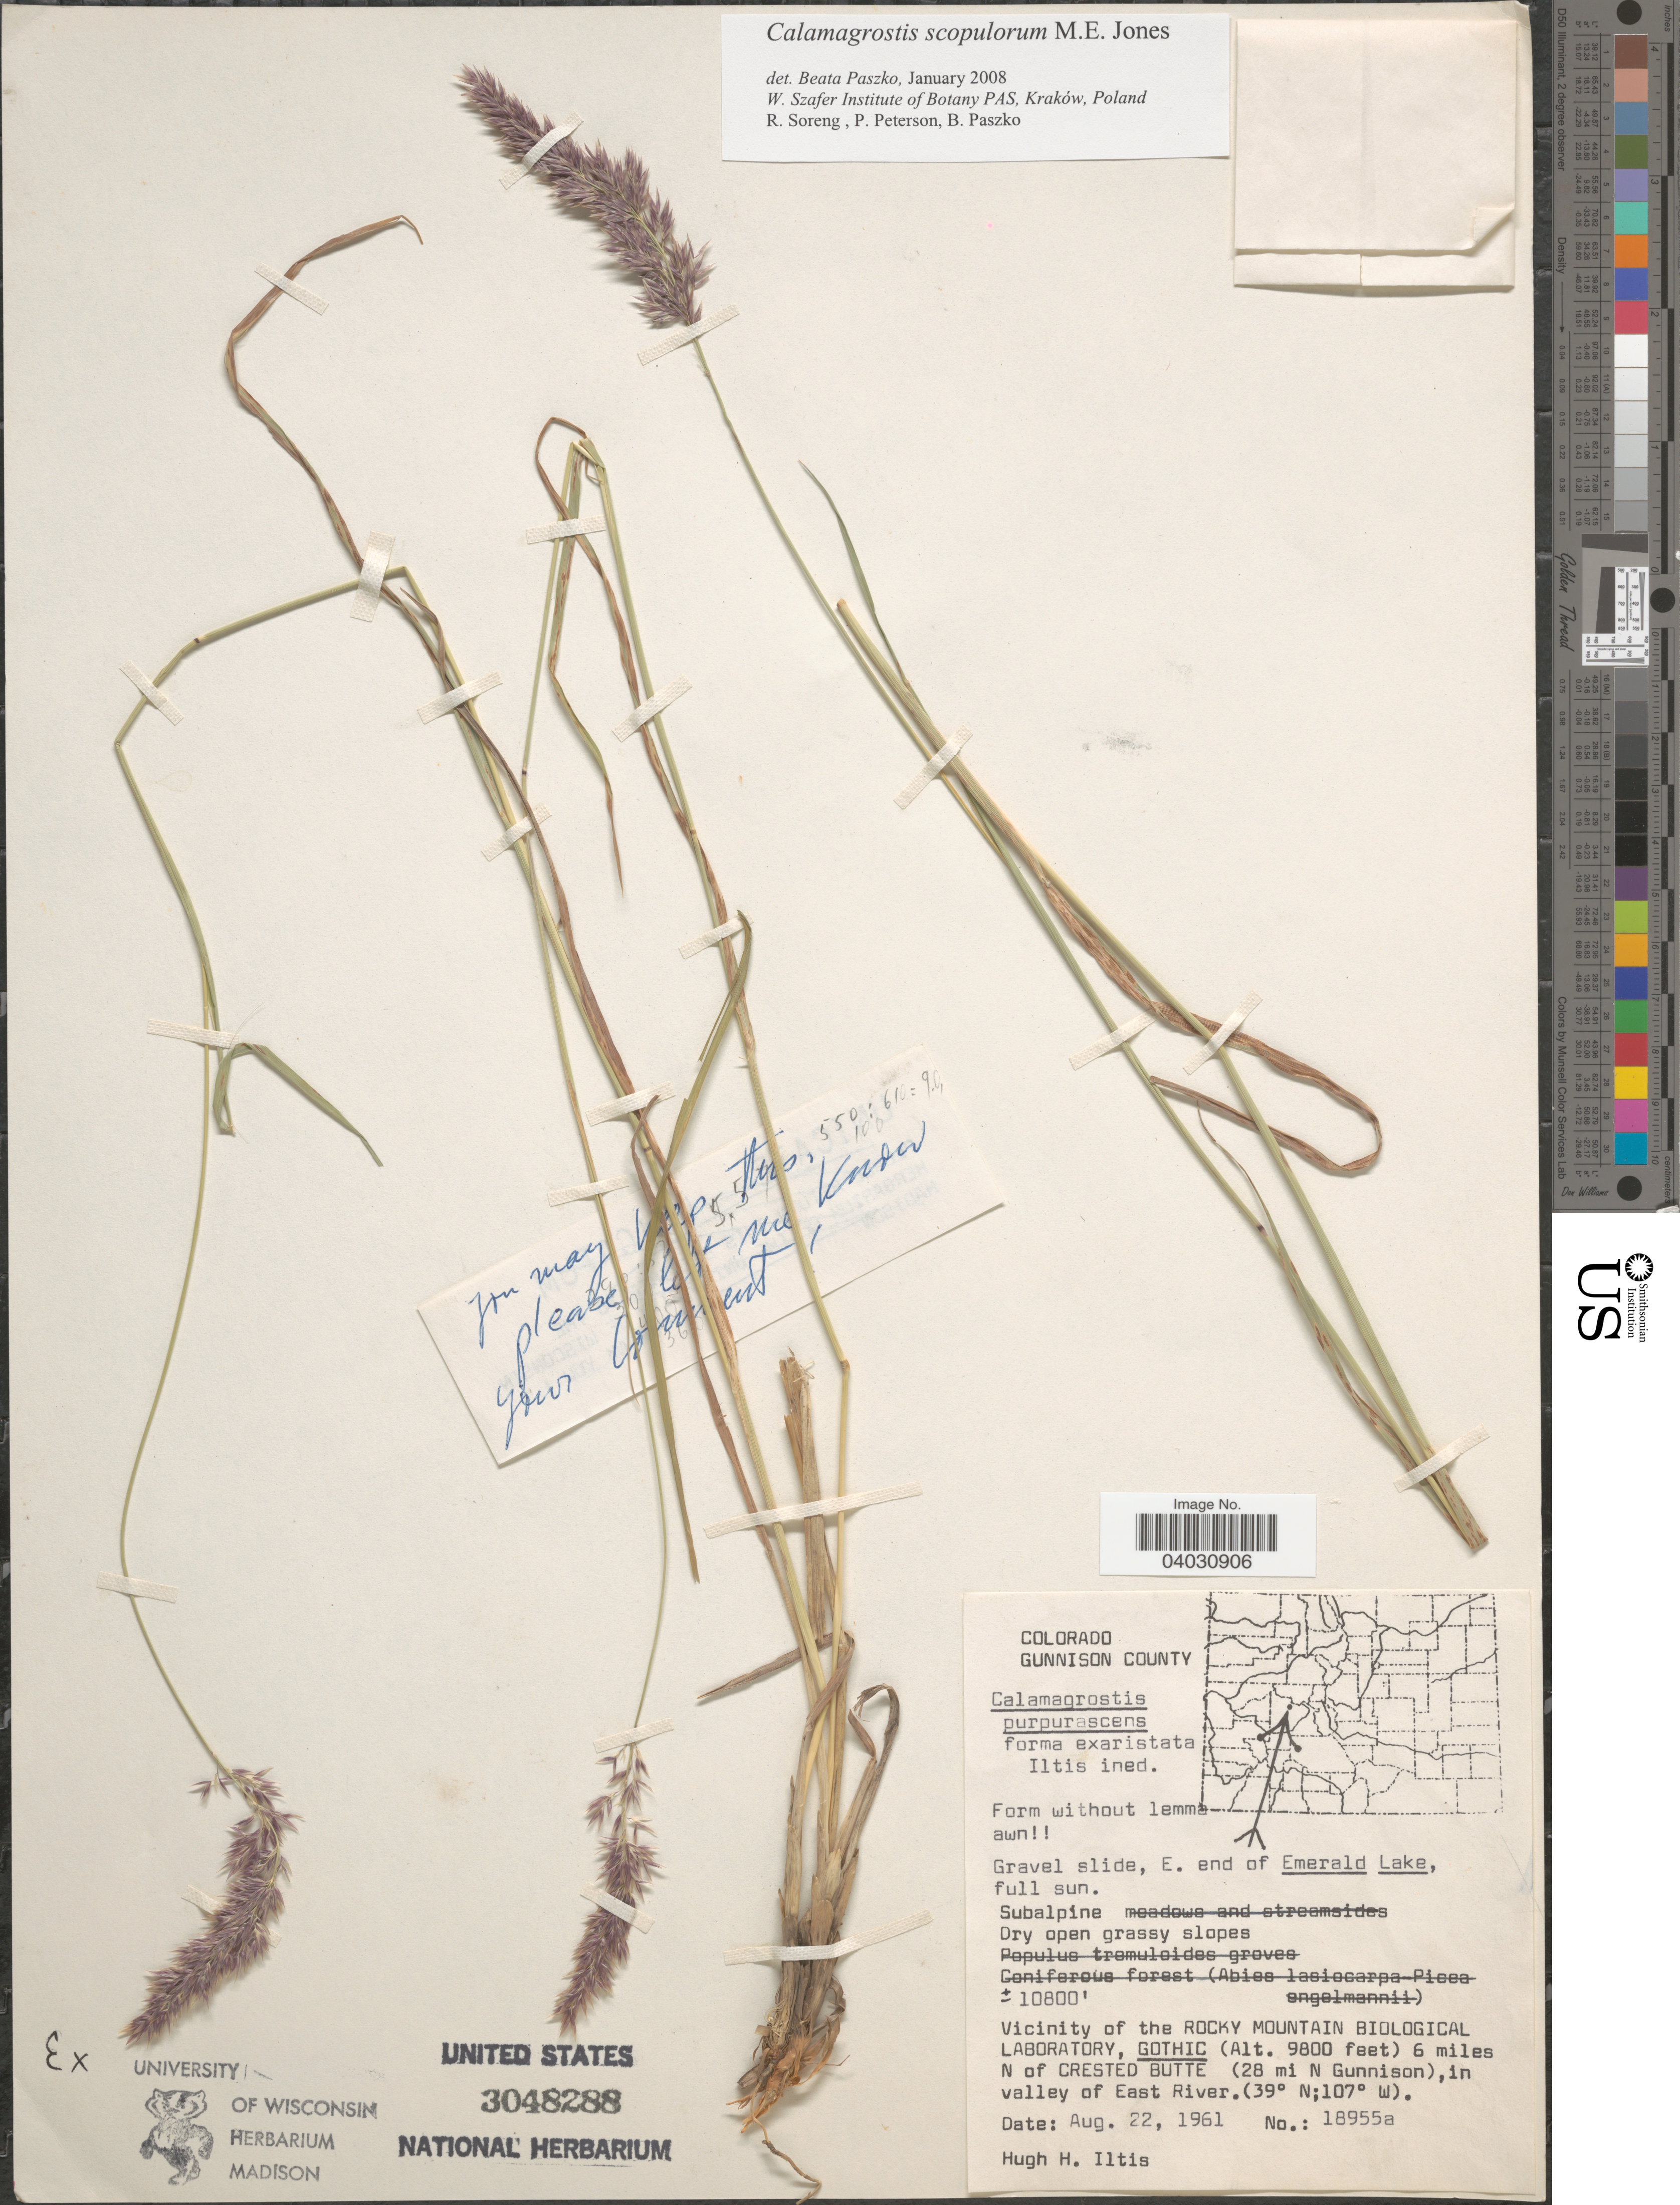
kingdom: Plantae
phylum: Tracheophyta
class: Liliopsida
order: Poales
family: Poaceae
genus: Calamagrostis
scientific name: Calamagrostis scopulorum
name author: M.E. Jones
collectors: H. Iltis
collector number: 18955a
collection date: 1961-08-22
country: United States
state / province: Colorado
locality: Gunnison County. E end of Emerald Lake. Vicinity of the Rocky Mountain Biological Laboratory, Gothic 6 miles N of Crested Butte (28 mi N Gunnison), in valley of East River.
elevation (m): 3292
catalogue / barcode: US 3048288